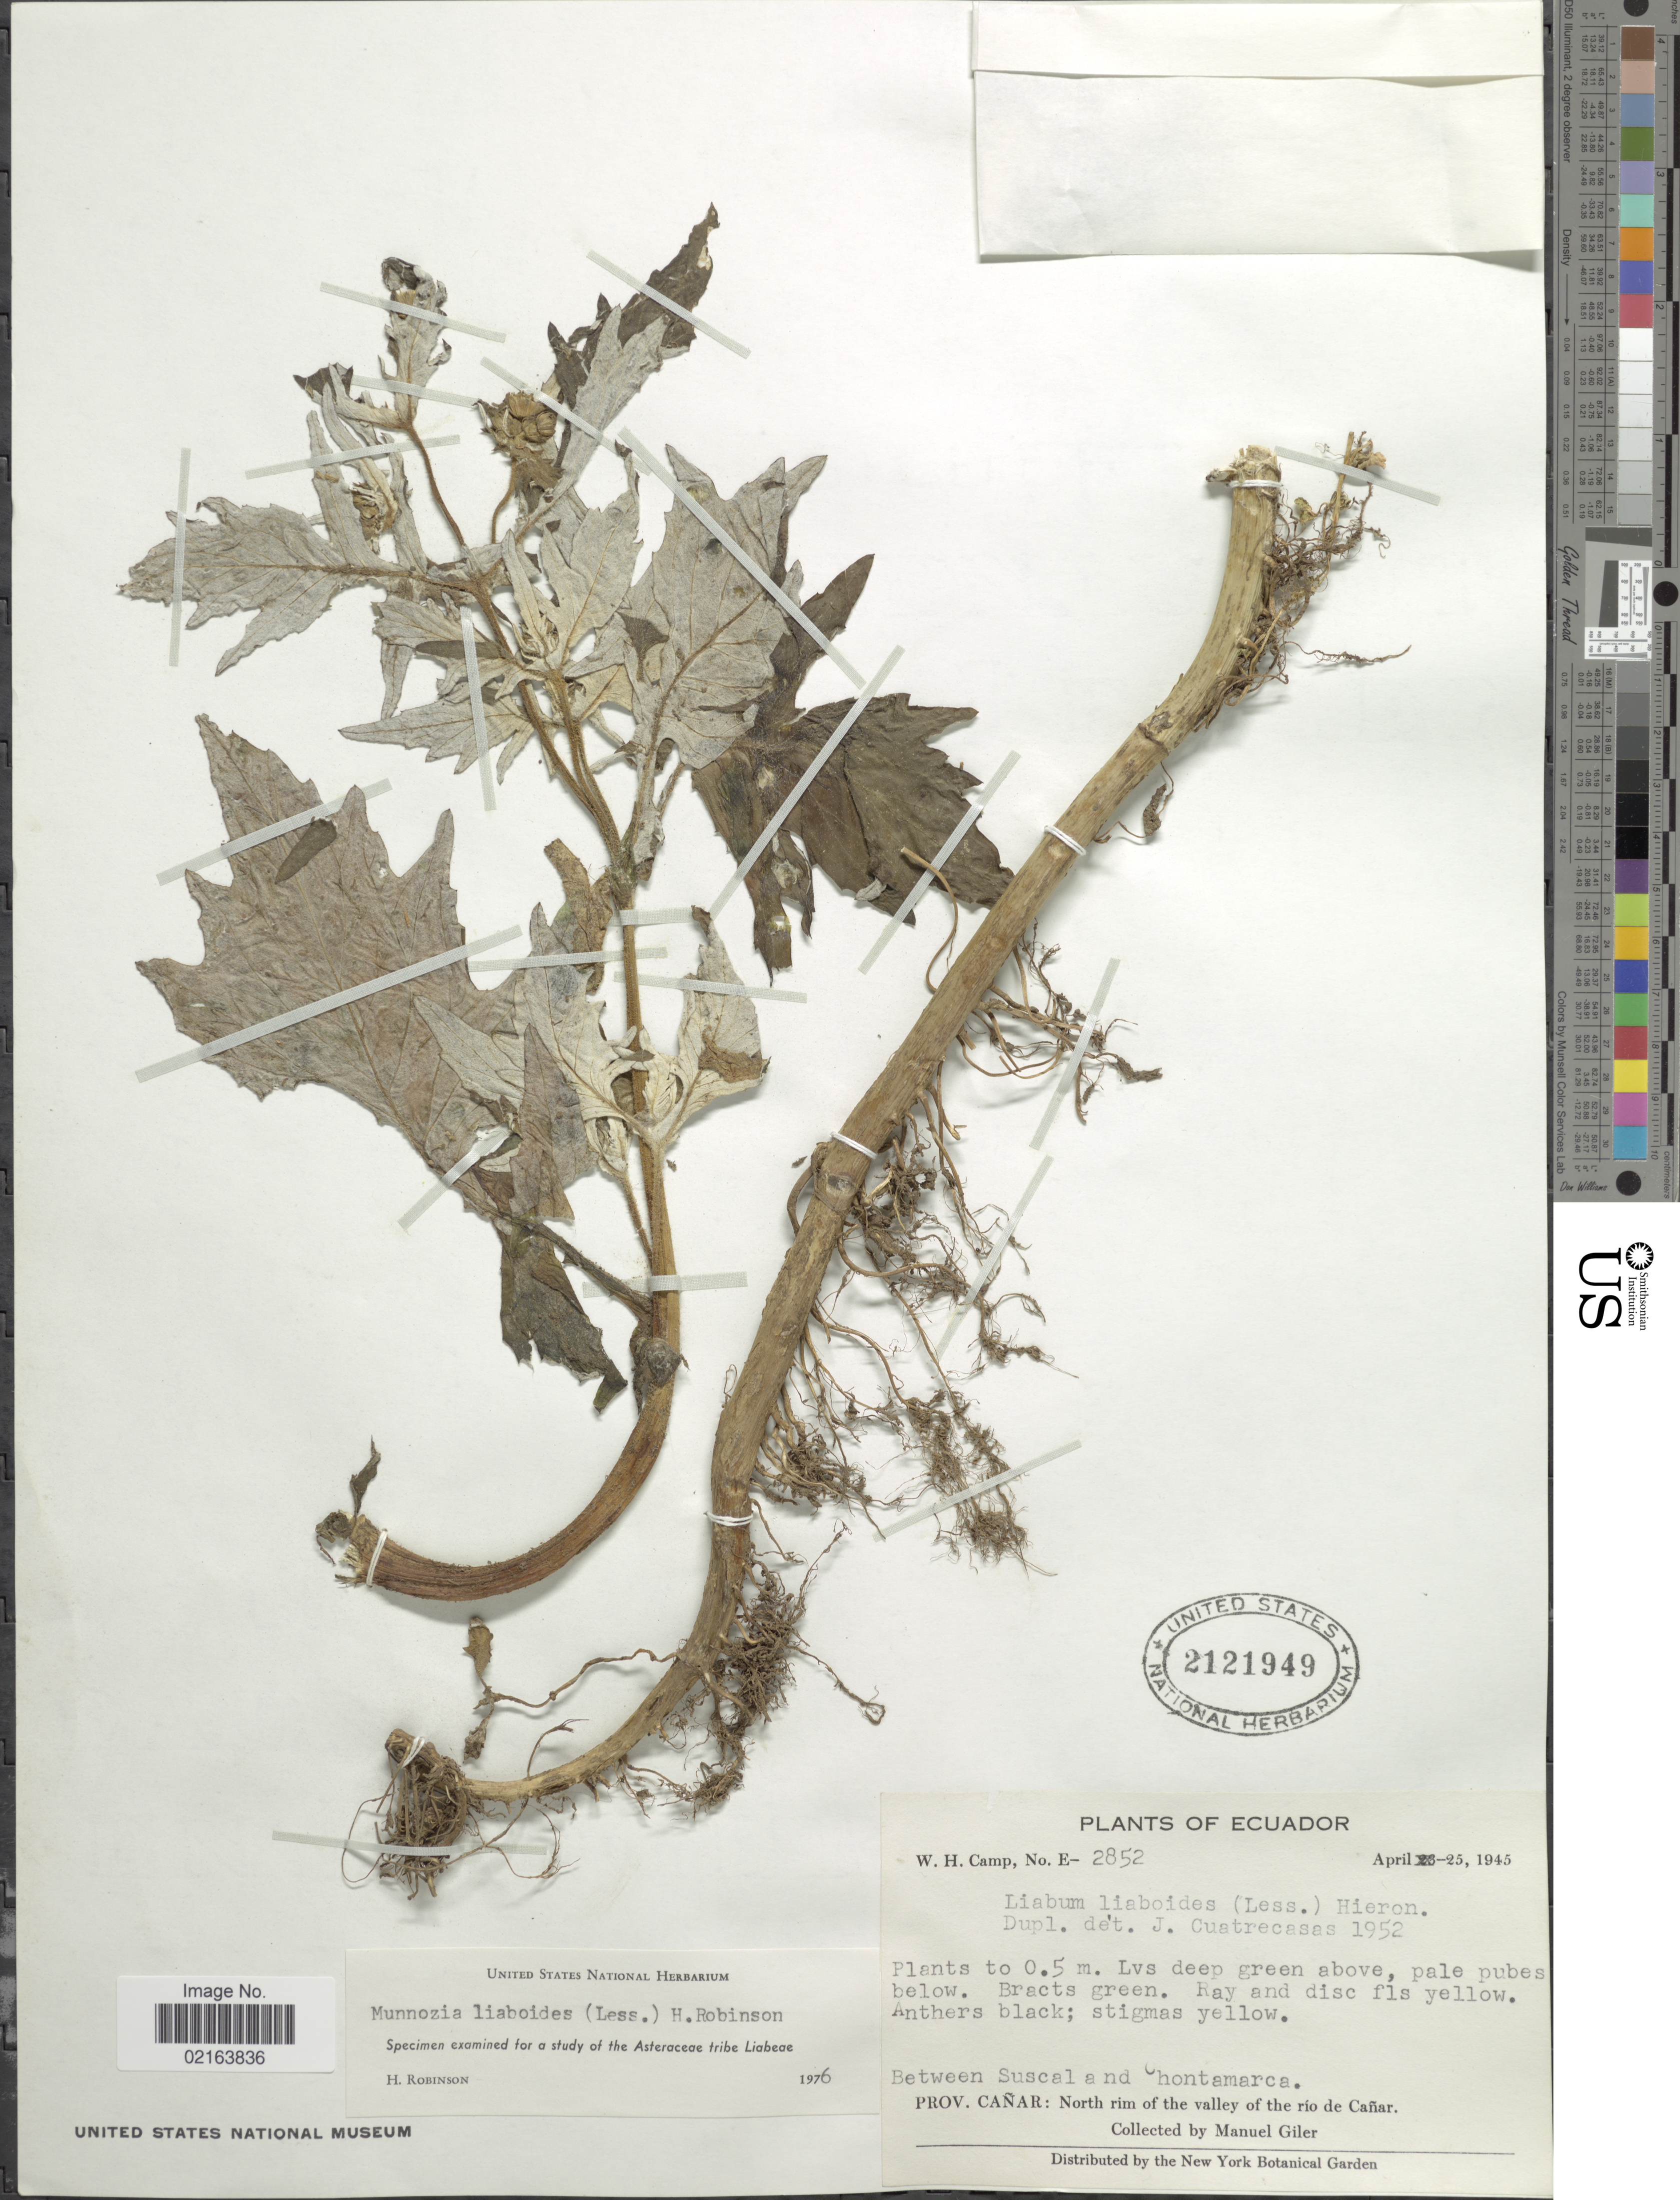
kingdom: Plantae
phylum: Tracheophyta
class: Magnoliopsida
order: Asterales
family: Asteraceae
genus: Munnozia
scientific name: Munnozia liaboides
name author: (Less.) H. Rob.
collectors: M. Gíler & W. H. Camp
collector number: E-2852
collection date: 1945-04-25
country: Ecuador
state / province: Cañar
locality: Between Suscaland Chontamarca, Prov. Canar: North rim of the valley of the rio de Canar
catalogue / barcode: US 2121949